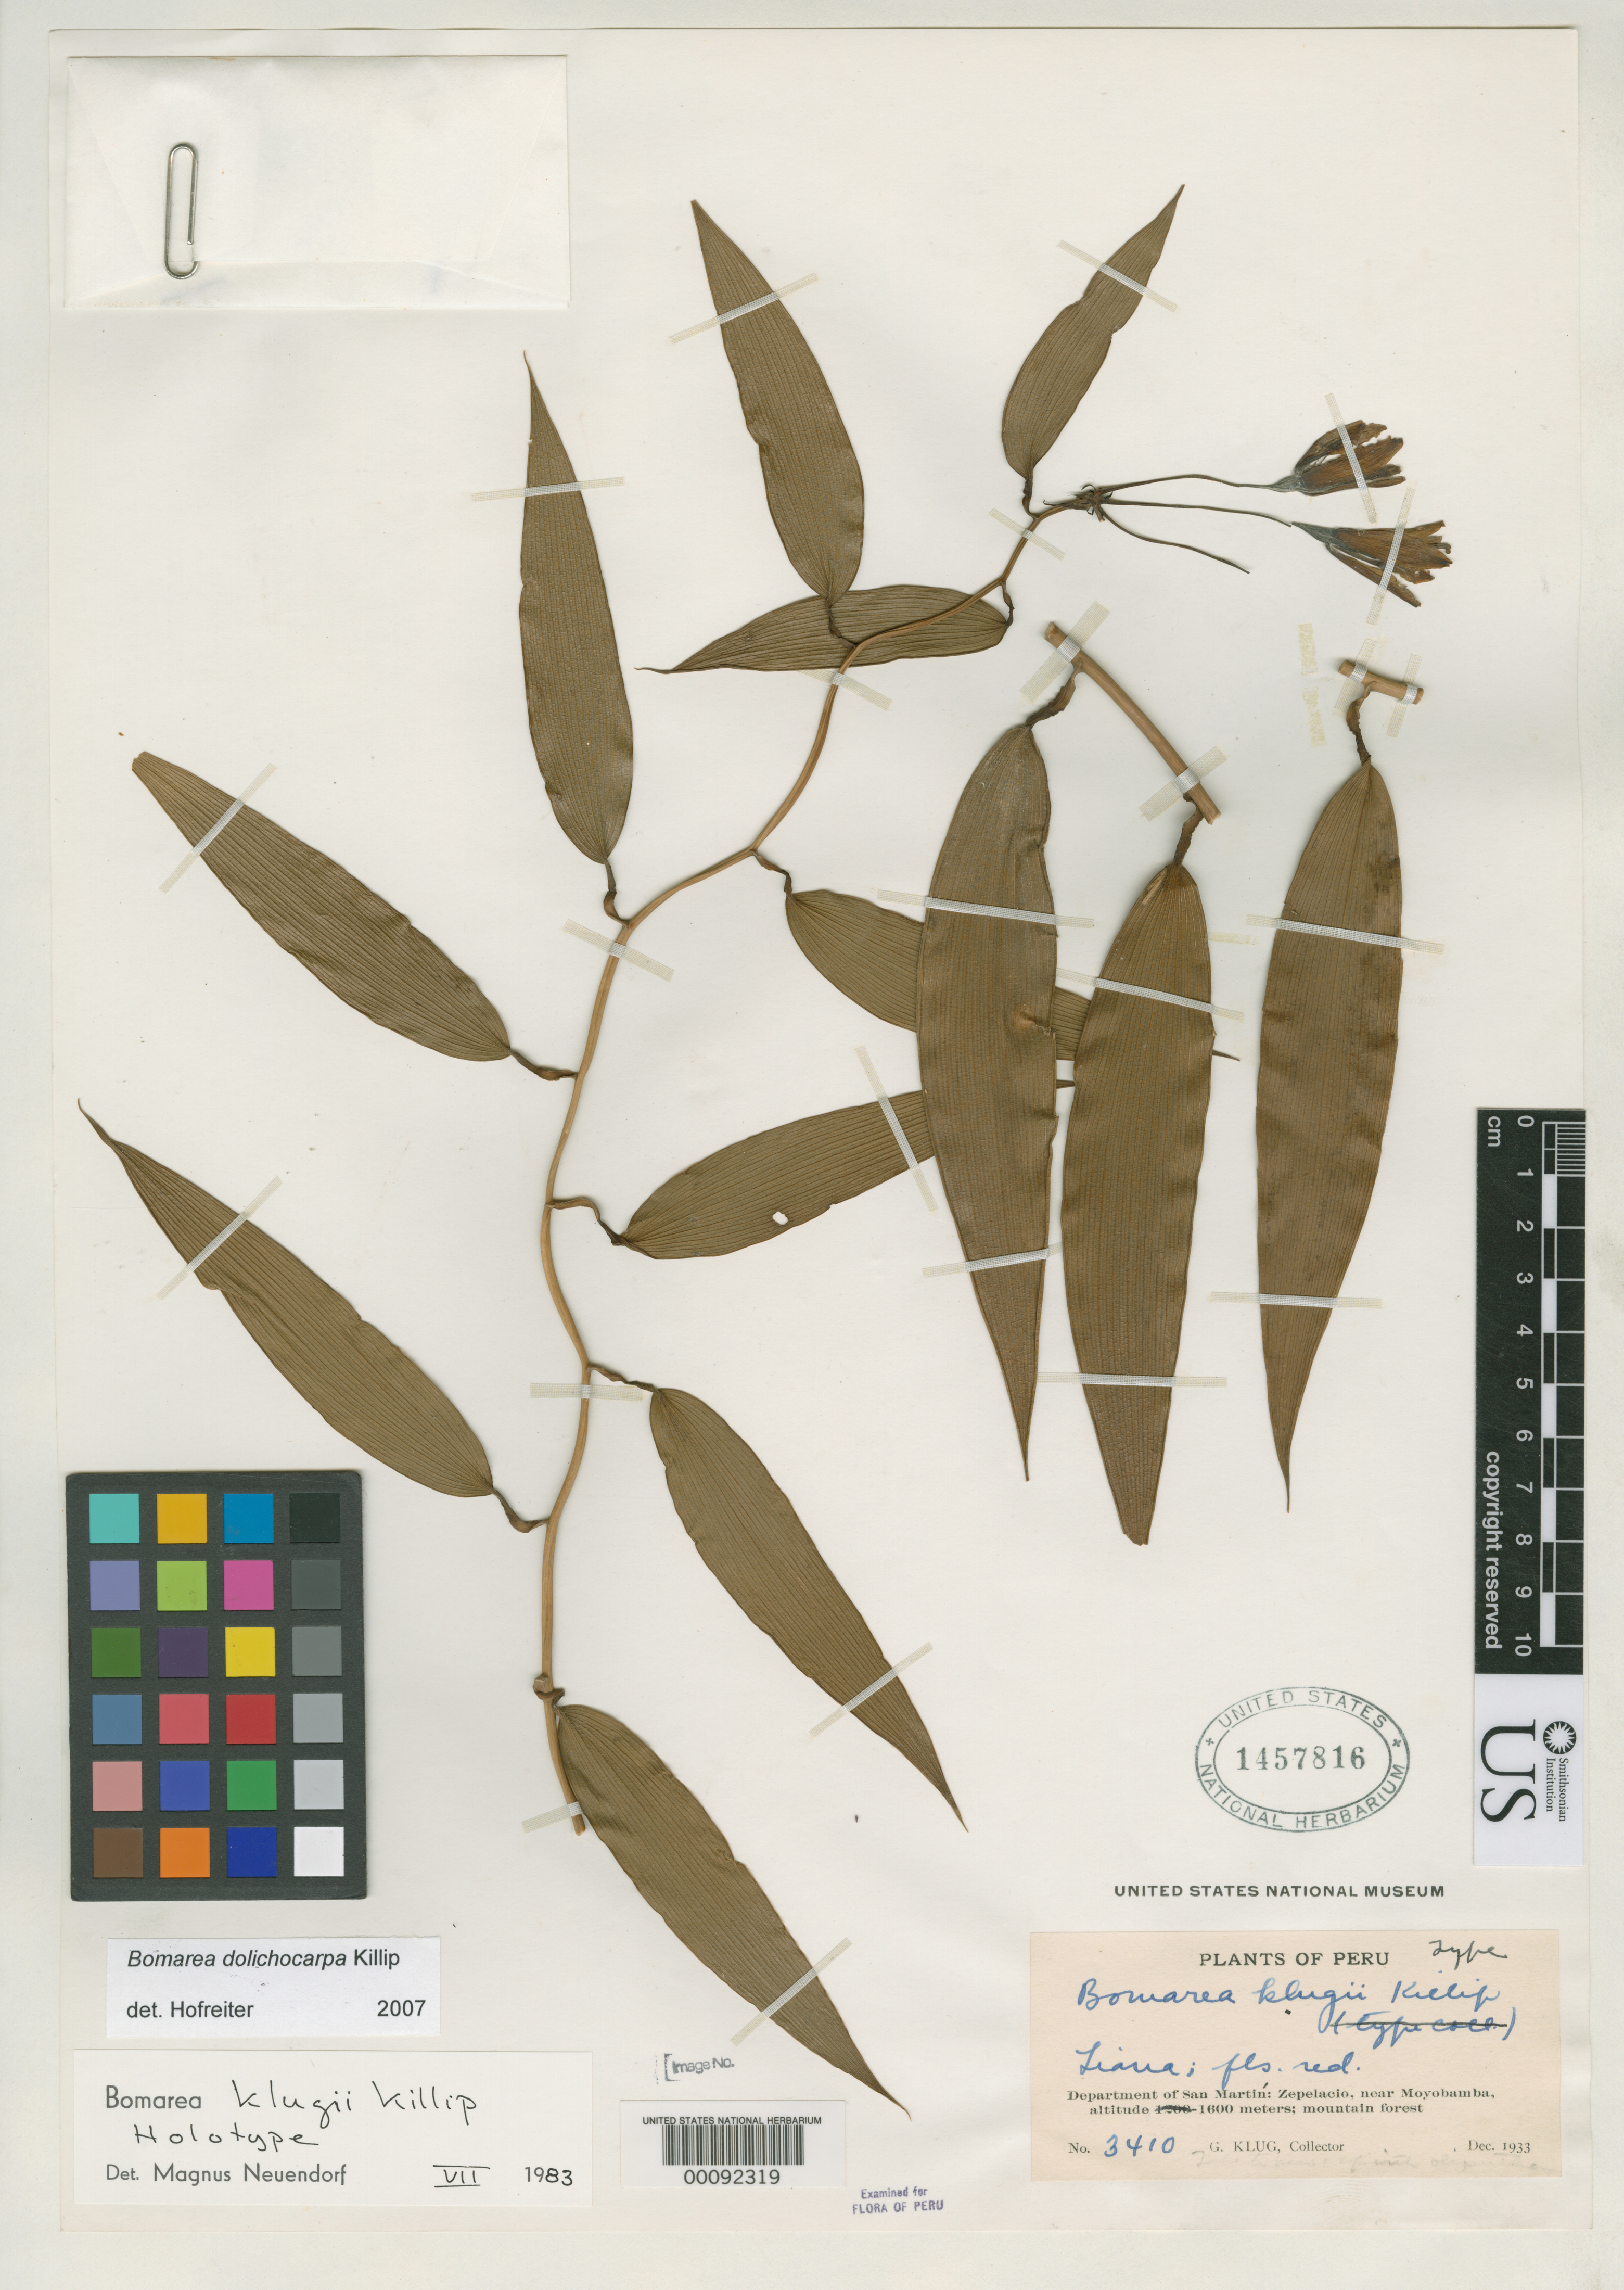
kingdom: Plantae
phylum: Tracheophyta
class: Liliopsida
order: Liliales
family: Alstroemeriaceae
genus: Bomarea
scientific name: Bomarea klugii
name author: Killip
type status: Holotype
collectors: G. Klug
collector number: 3410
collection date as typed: Dec 1933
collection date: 1933-12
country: Peru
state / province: San Martín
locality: Zepelacio, near Moyobamba.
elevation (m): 1600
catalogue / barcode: US 1457816